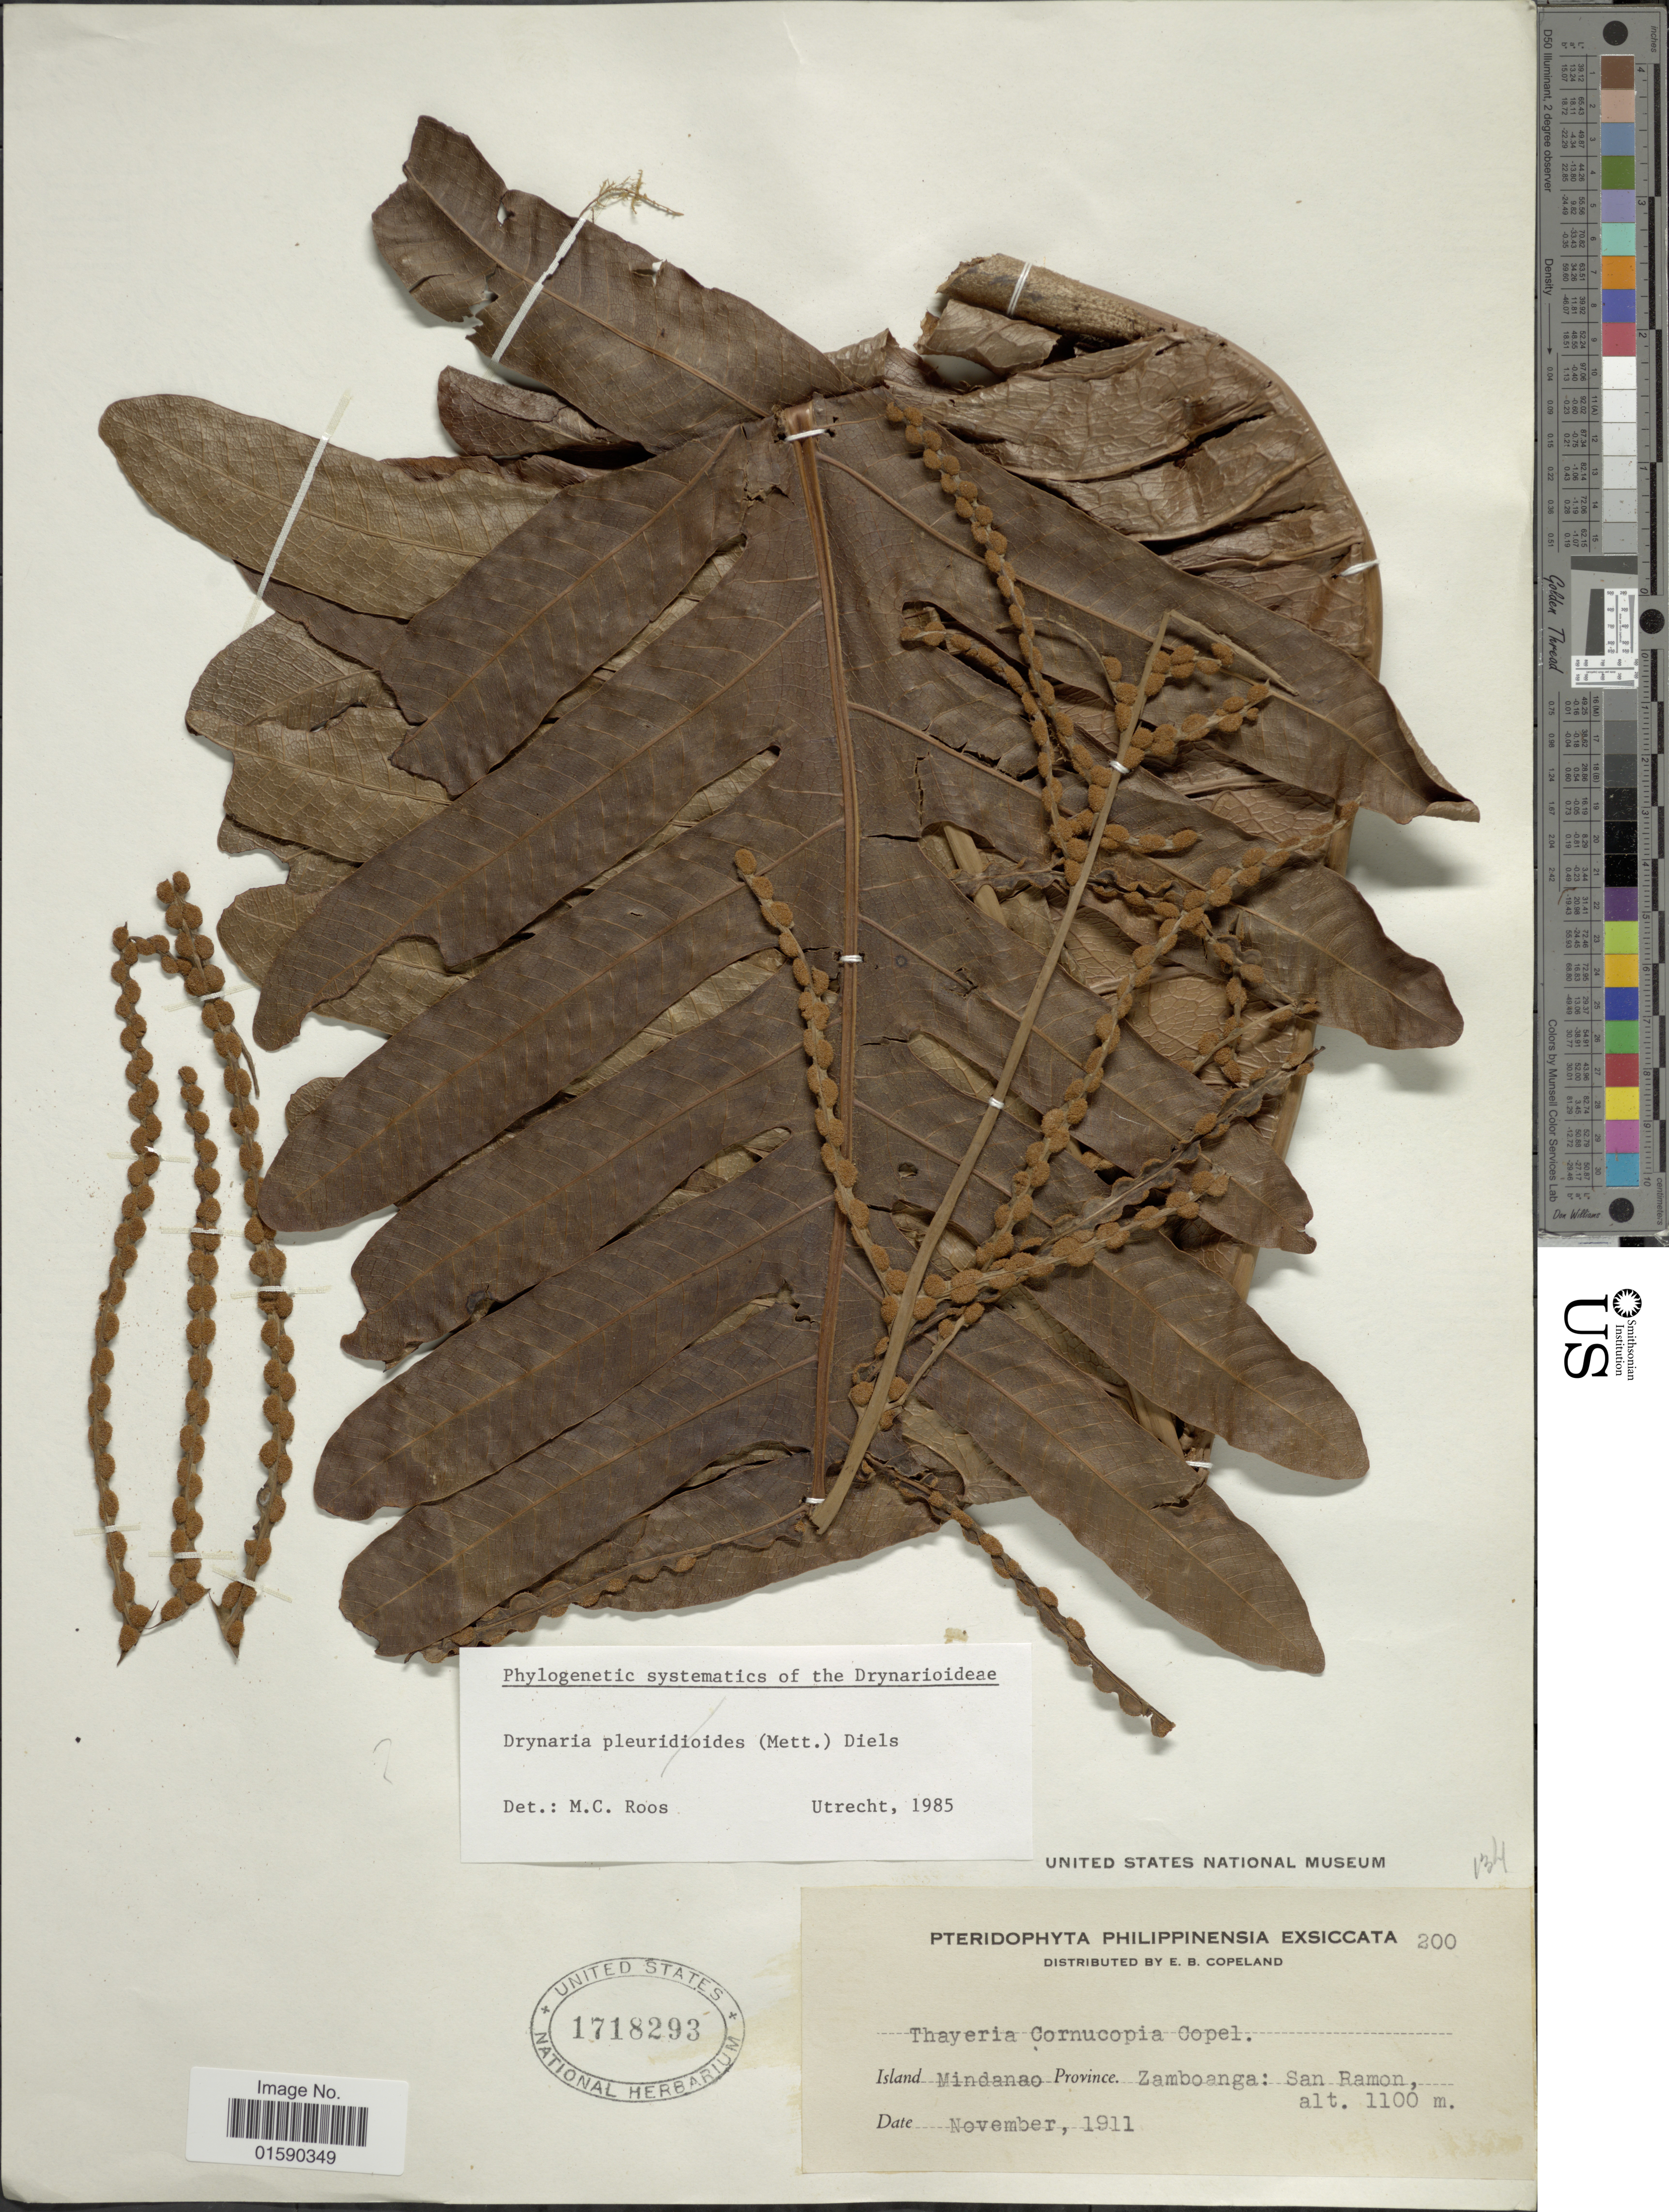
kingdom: Plantae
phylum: Tracheophyta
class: Polypodiopsida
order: Polypodiales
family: Polypodiaceae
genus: Aglaomorpha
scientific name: Aglaomorpha cornucopia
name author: (Copel.) M.C. Roos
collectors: E. B. Copeland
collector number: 200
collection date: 1911-11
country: Philippines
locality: Island Mindanao Province. Zamboanga: San Ramon.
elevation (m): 1100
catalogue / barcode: US 1718293